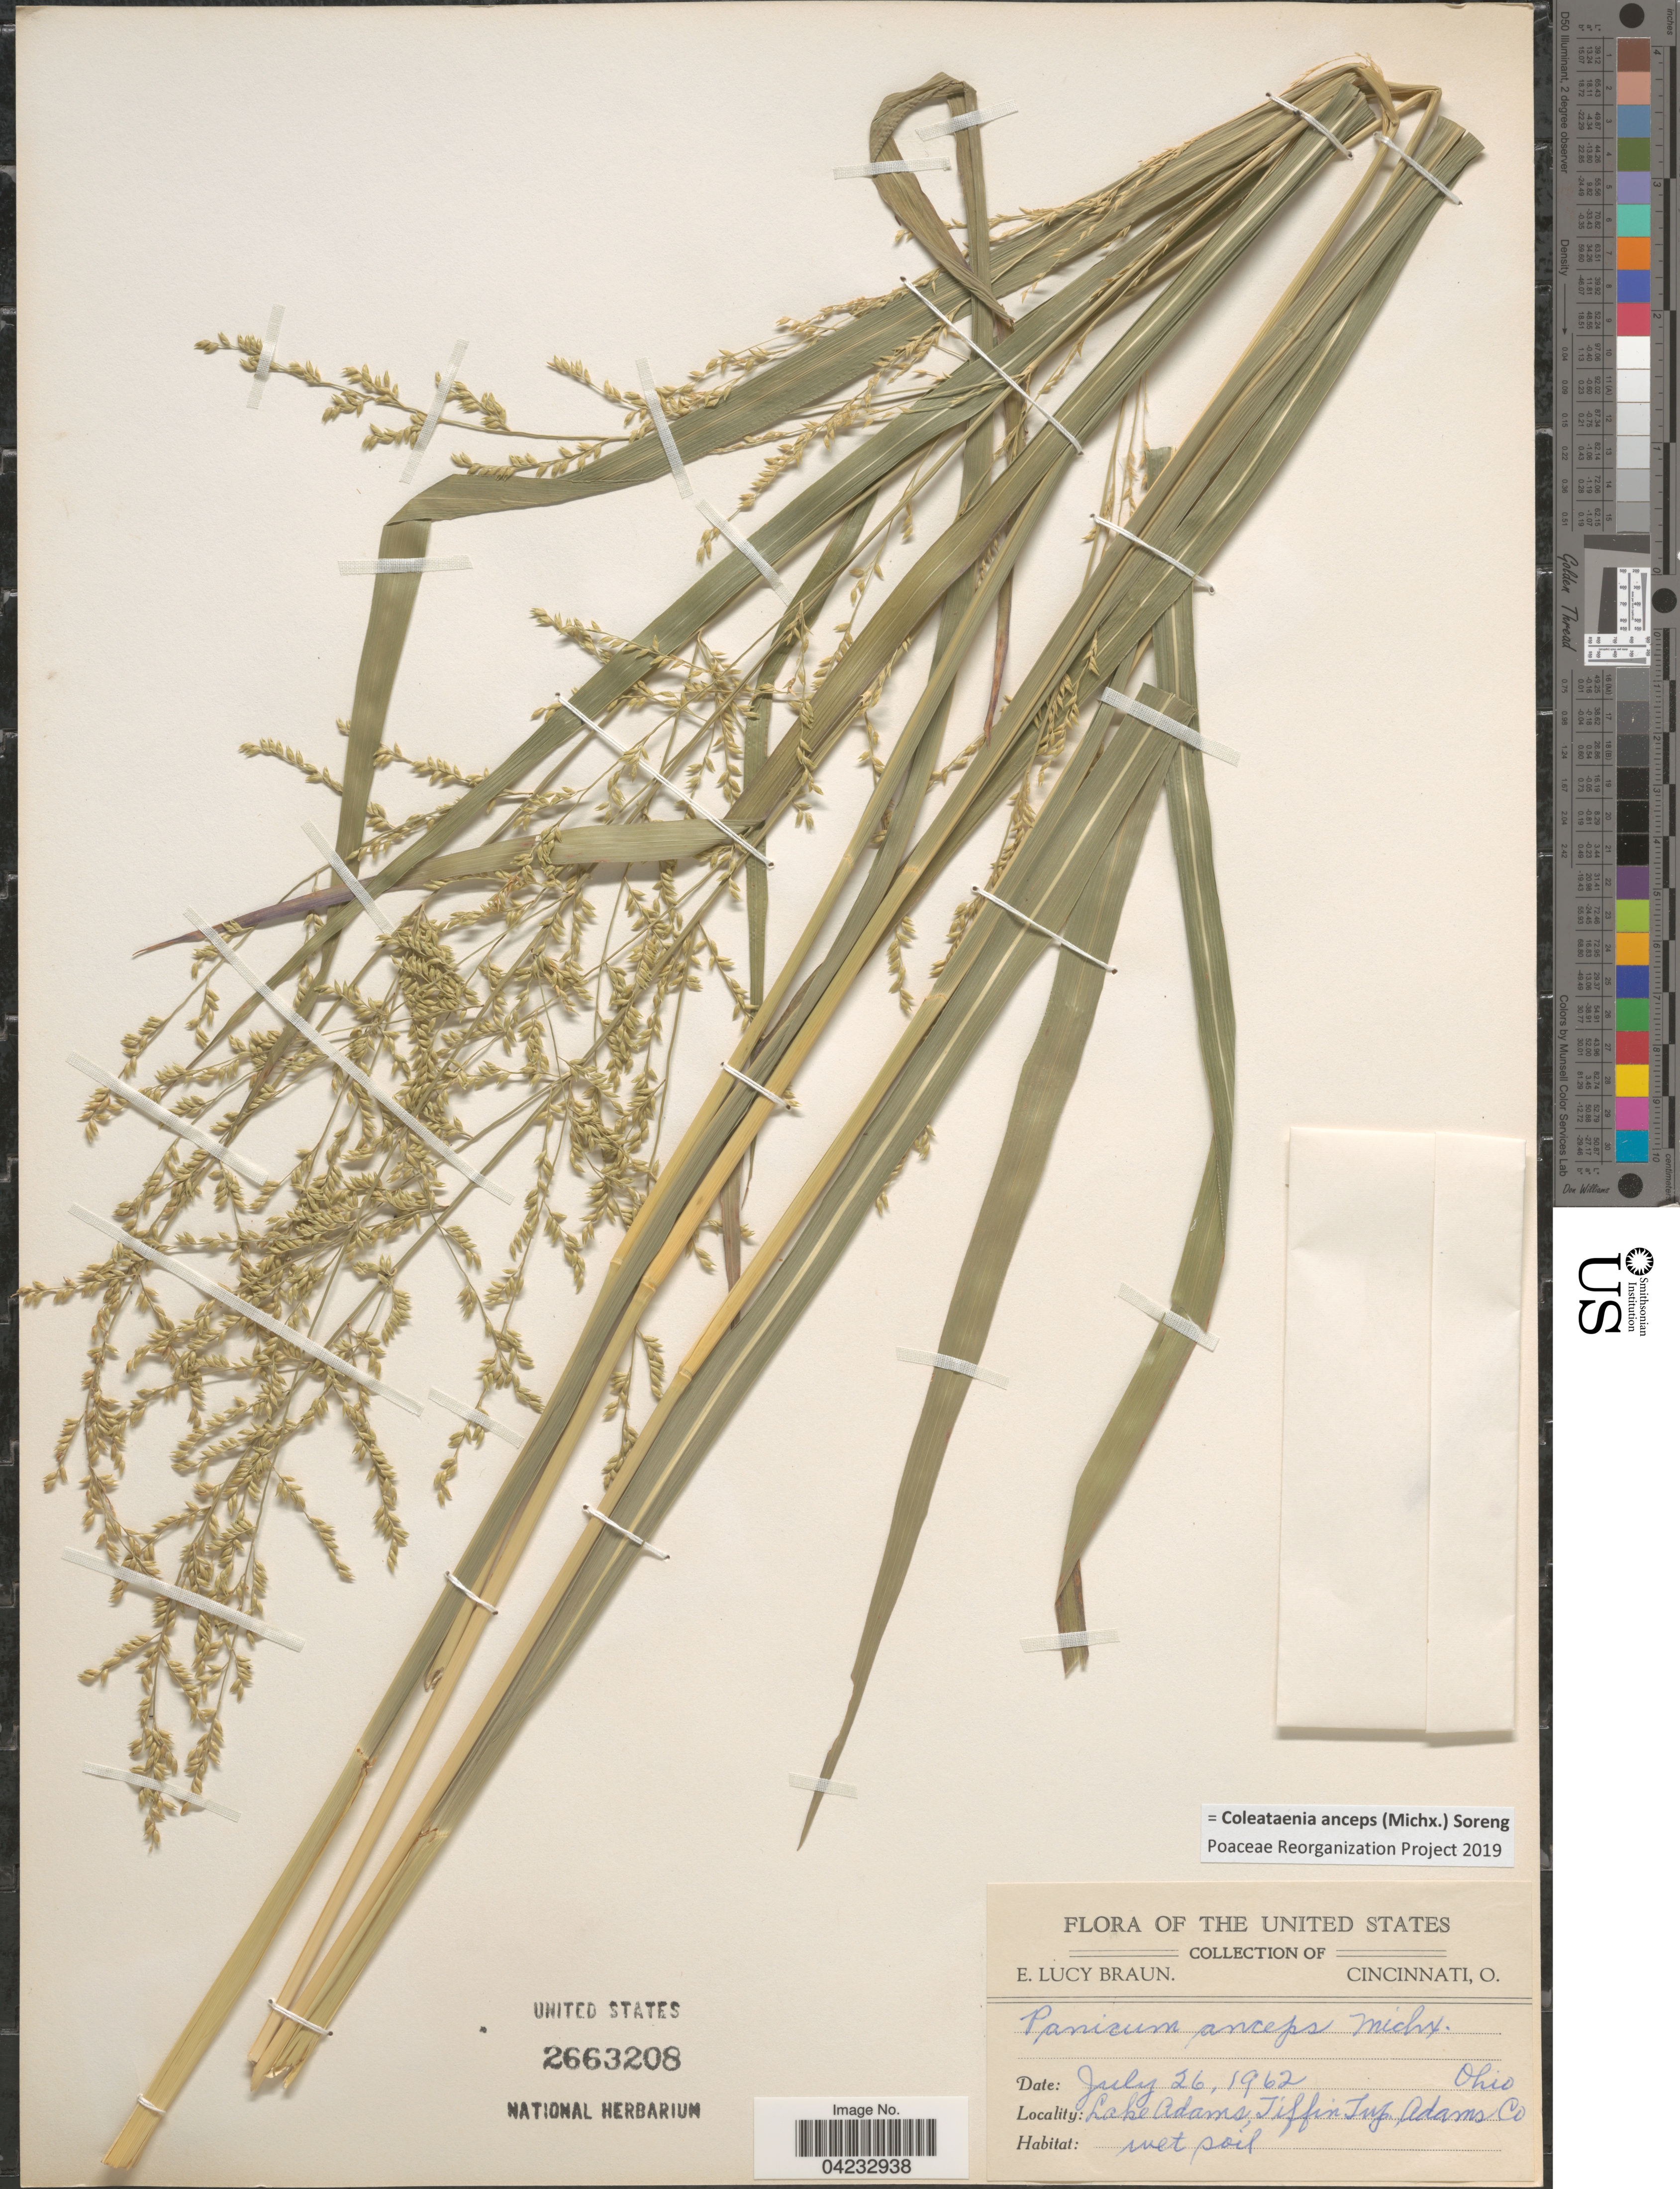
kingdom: Plantae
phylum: Tracheophyta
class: Liliopsida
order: Poales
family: Poaceae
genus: Coleataenia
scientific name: Coleataenia anceps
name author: (Michx.) Soreng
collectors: E. L. Braun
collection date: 1962-07-26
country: United States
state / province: Ohio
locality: Lake Adams, Tiffin Twp., Adams Co.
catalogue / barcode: US 2663208